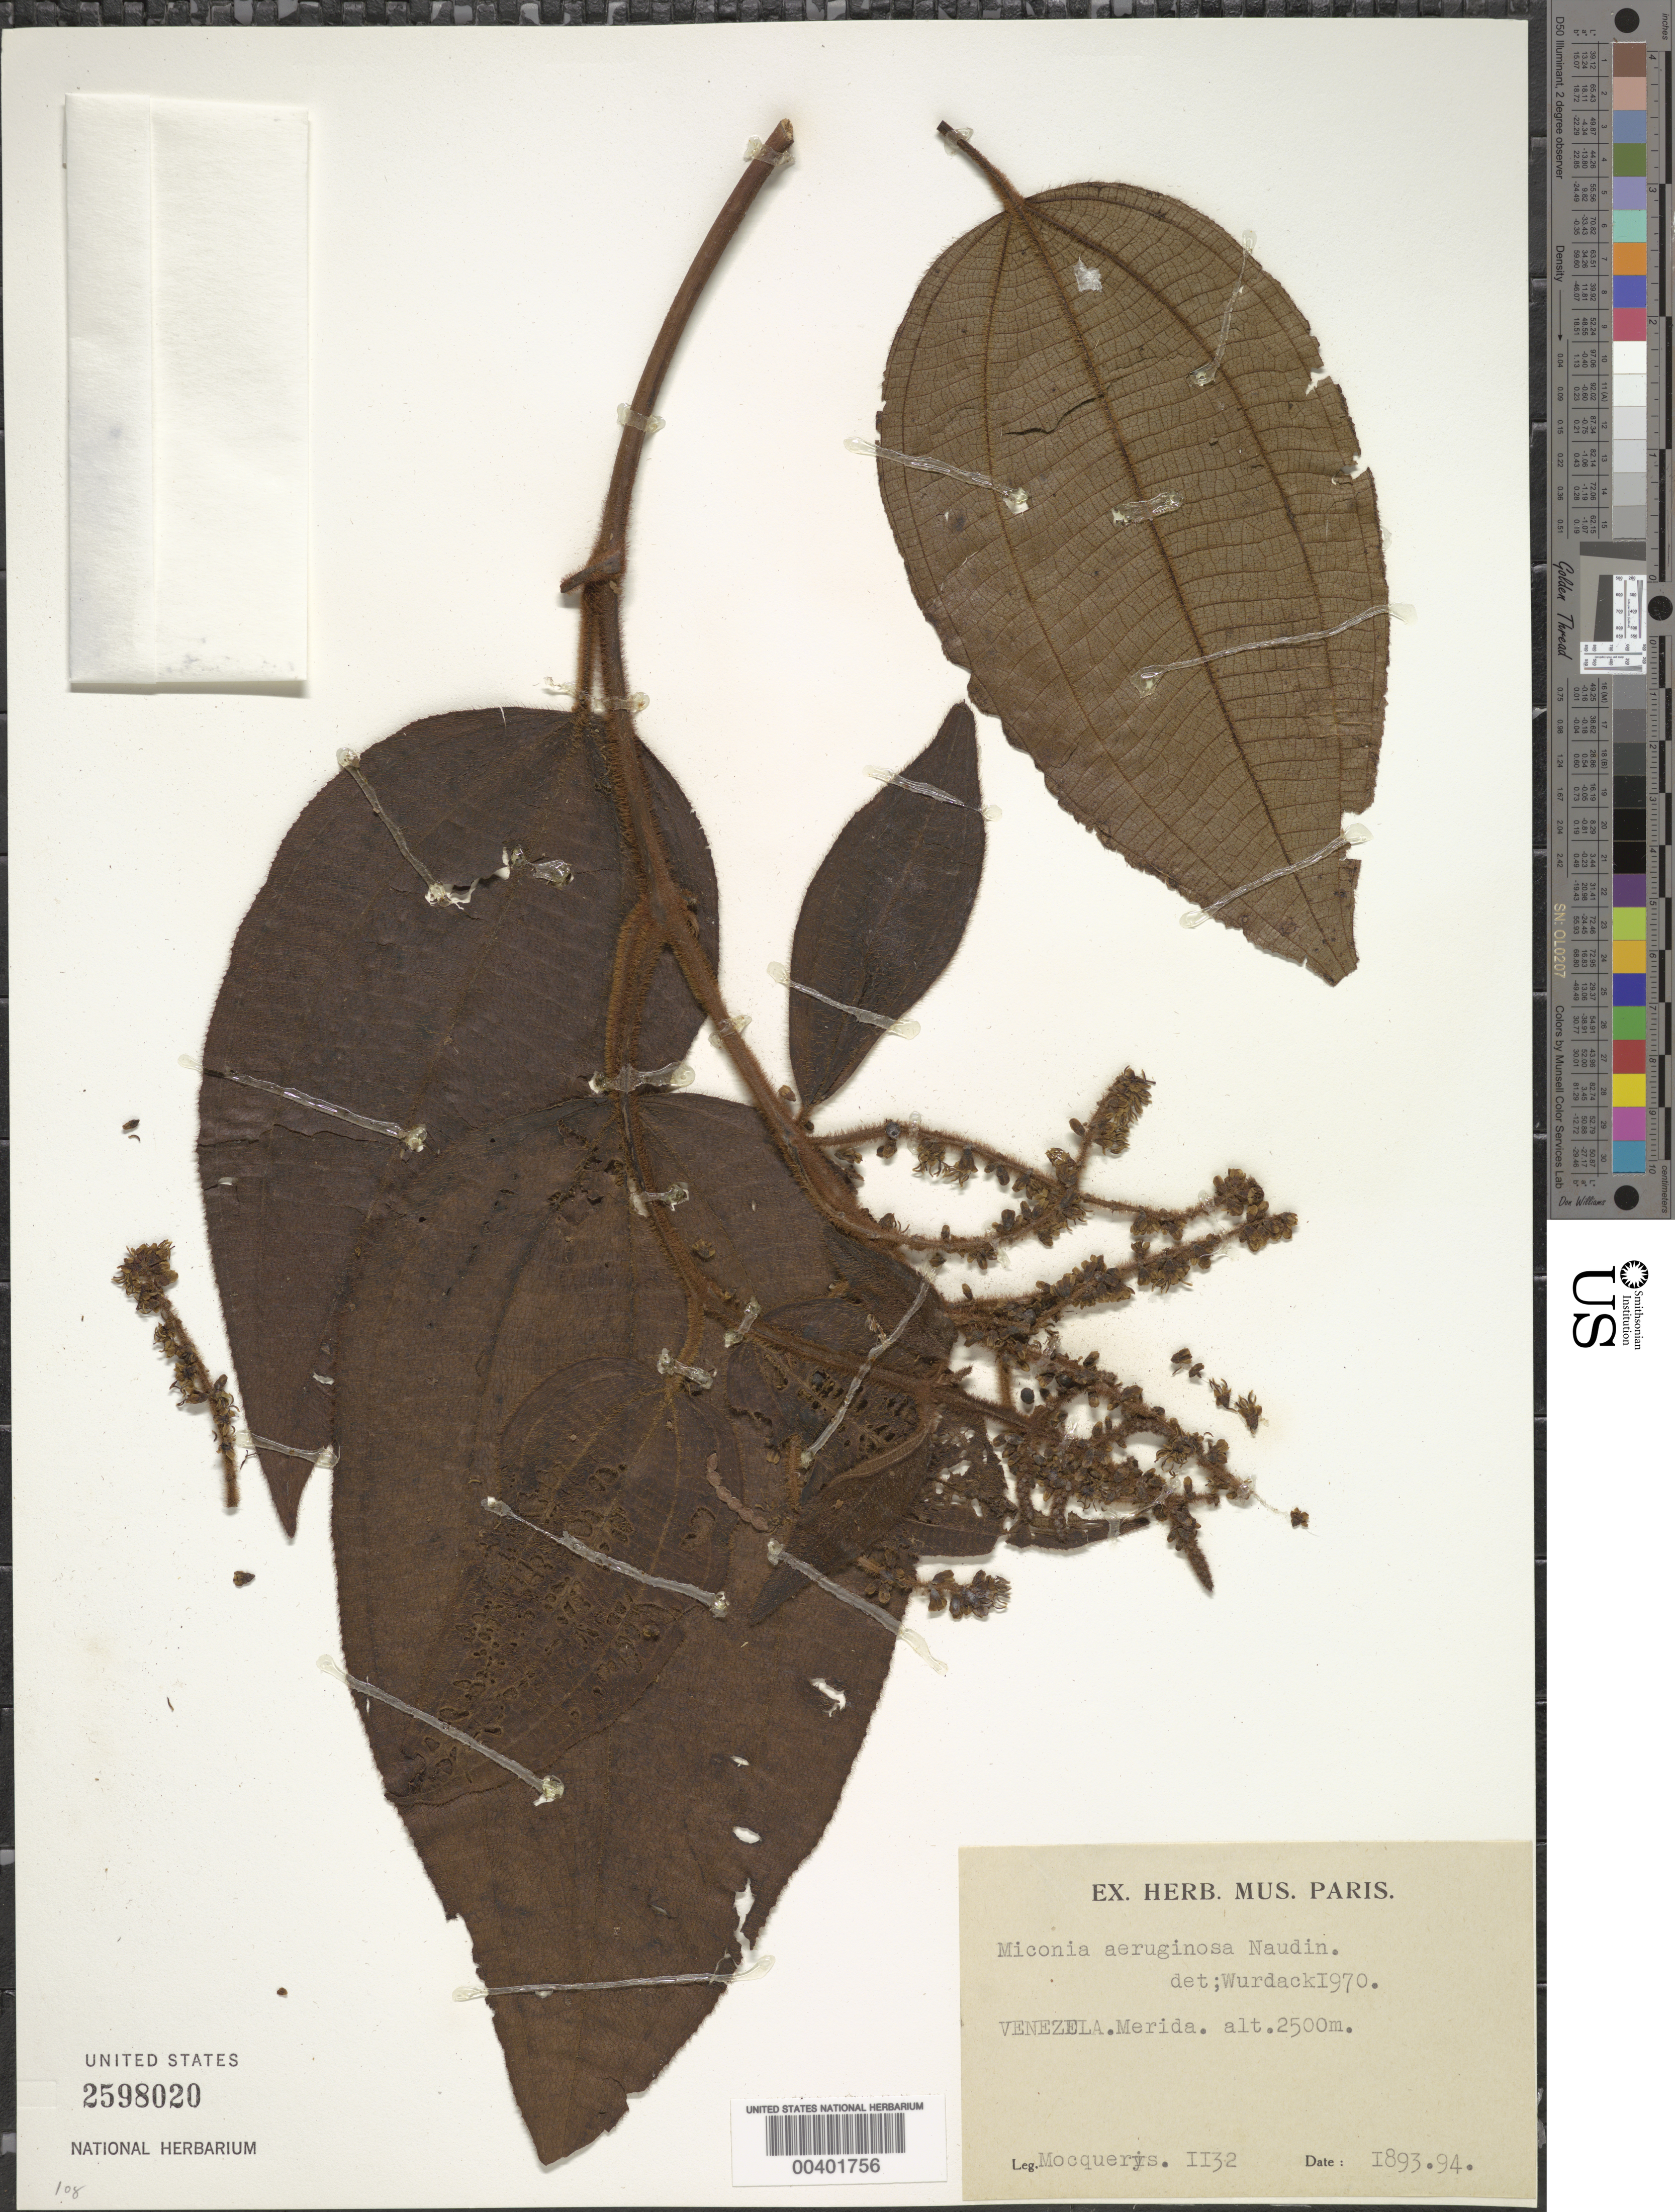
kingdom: Plantae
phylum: Tracheophyta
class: Magnoliopsida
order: Myrtales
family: Melastomataceae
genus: Miconia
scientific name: Miconia aeruginosa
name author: Naudin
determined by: Wurdack, John J., (US), US (UNITED STATES)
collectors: A. Mocquerys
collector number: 1132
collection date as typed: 1893 to -- --- 1894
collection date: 1893/1894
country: Venezuela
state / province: Mérida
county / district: Libertador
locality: Mérida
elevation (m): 2500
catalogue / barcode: US 2598020